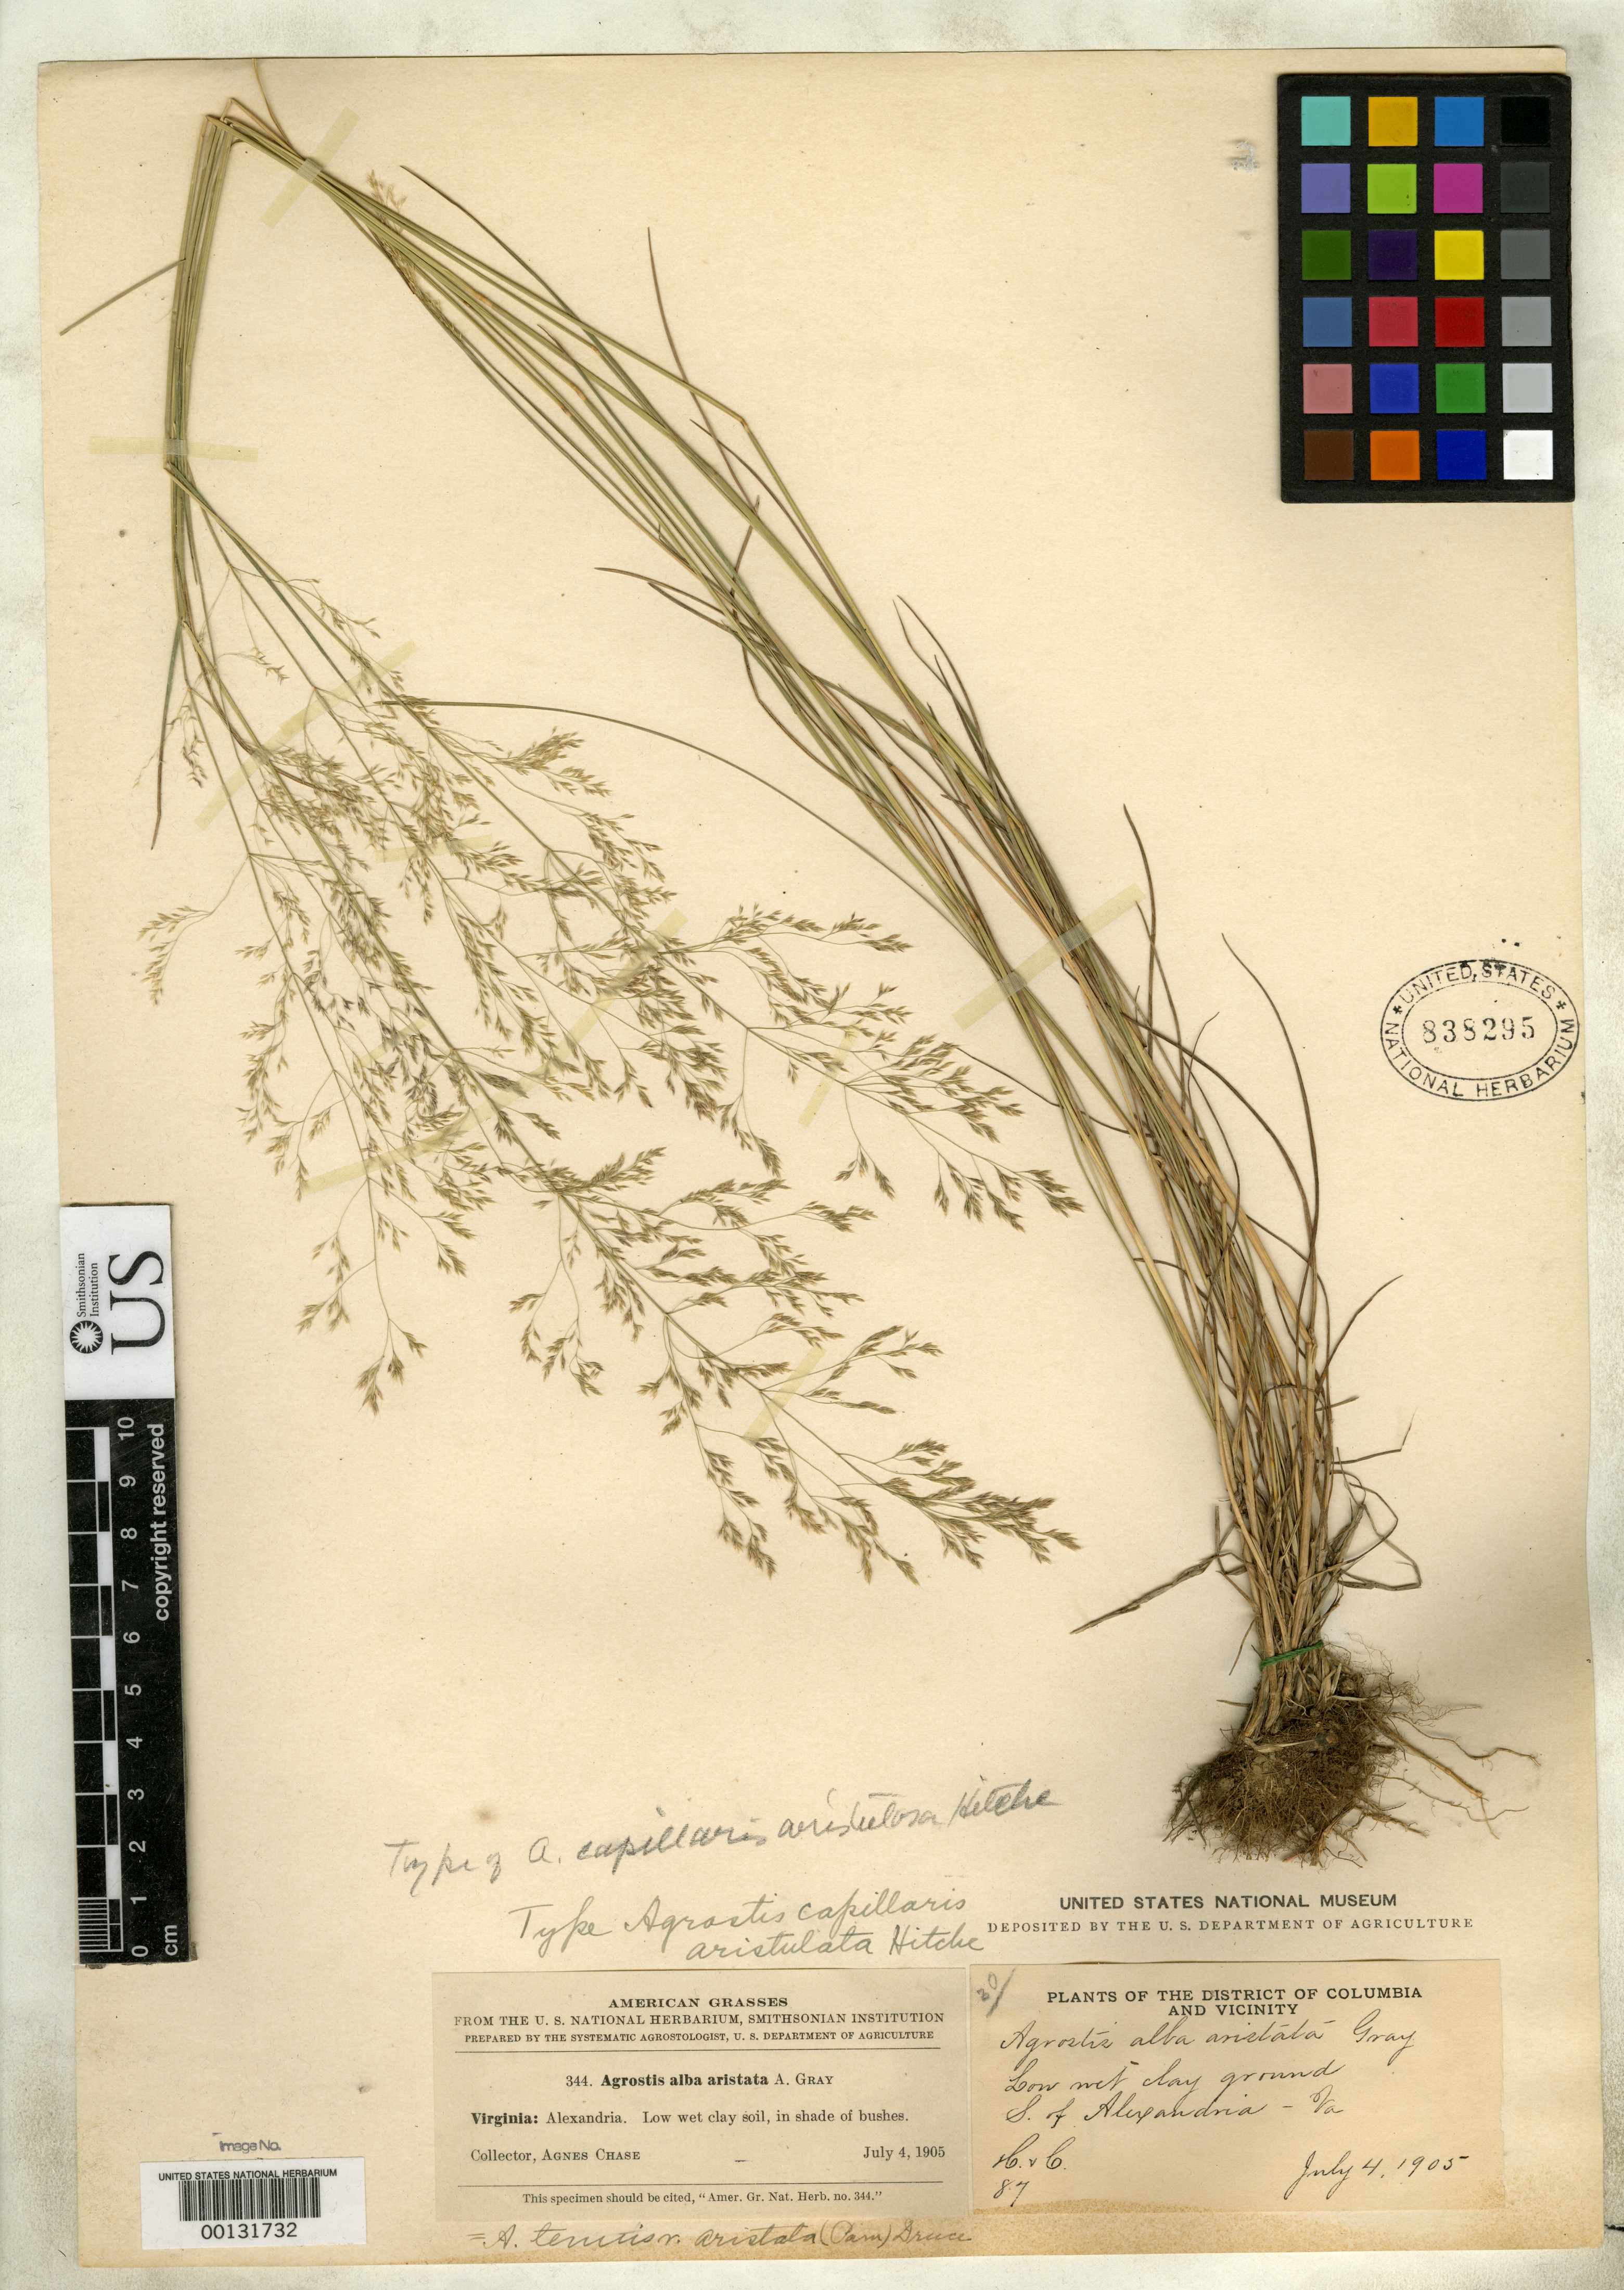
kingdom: Plantae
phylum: Tracheophyta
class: Liliopsida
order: Poales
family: Poaceae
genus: Agrostis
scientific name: Agrostis capillaris var. aristulata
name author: Hitchc.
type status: Holotype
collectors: A. Chase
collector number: Amer. Gr. Nat. Herb. 344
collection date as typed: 04 Jul 1905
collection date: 1905-07-04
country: United States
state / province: Virginia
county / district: City of Alexandria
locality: Alexandria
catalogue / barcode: US 838295